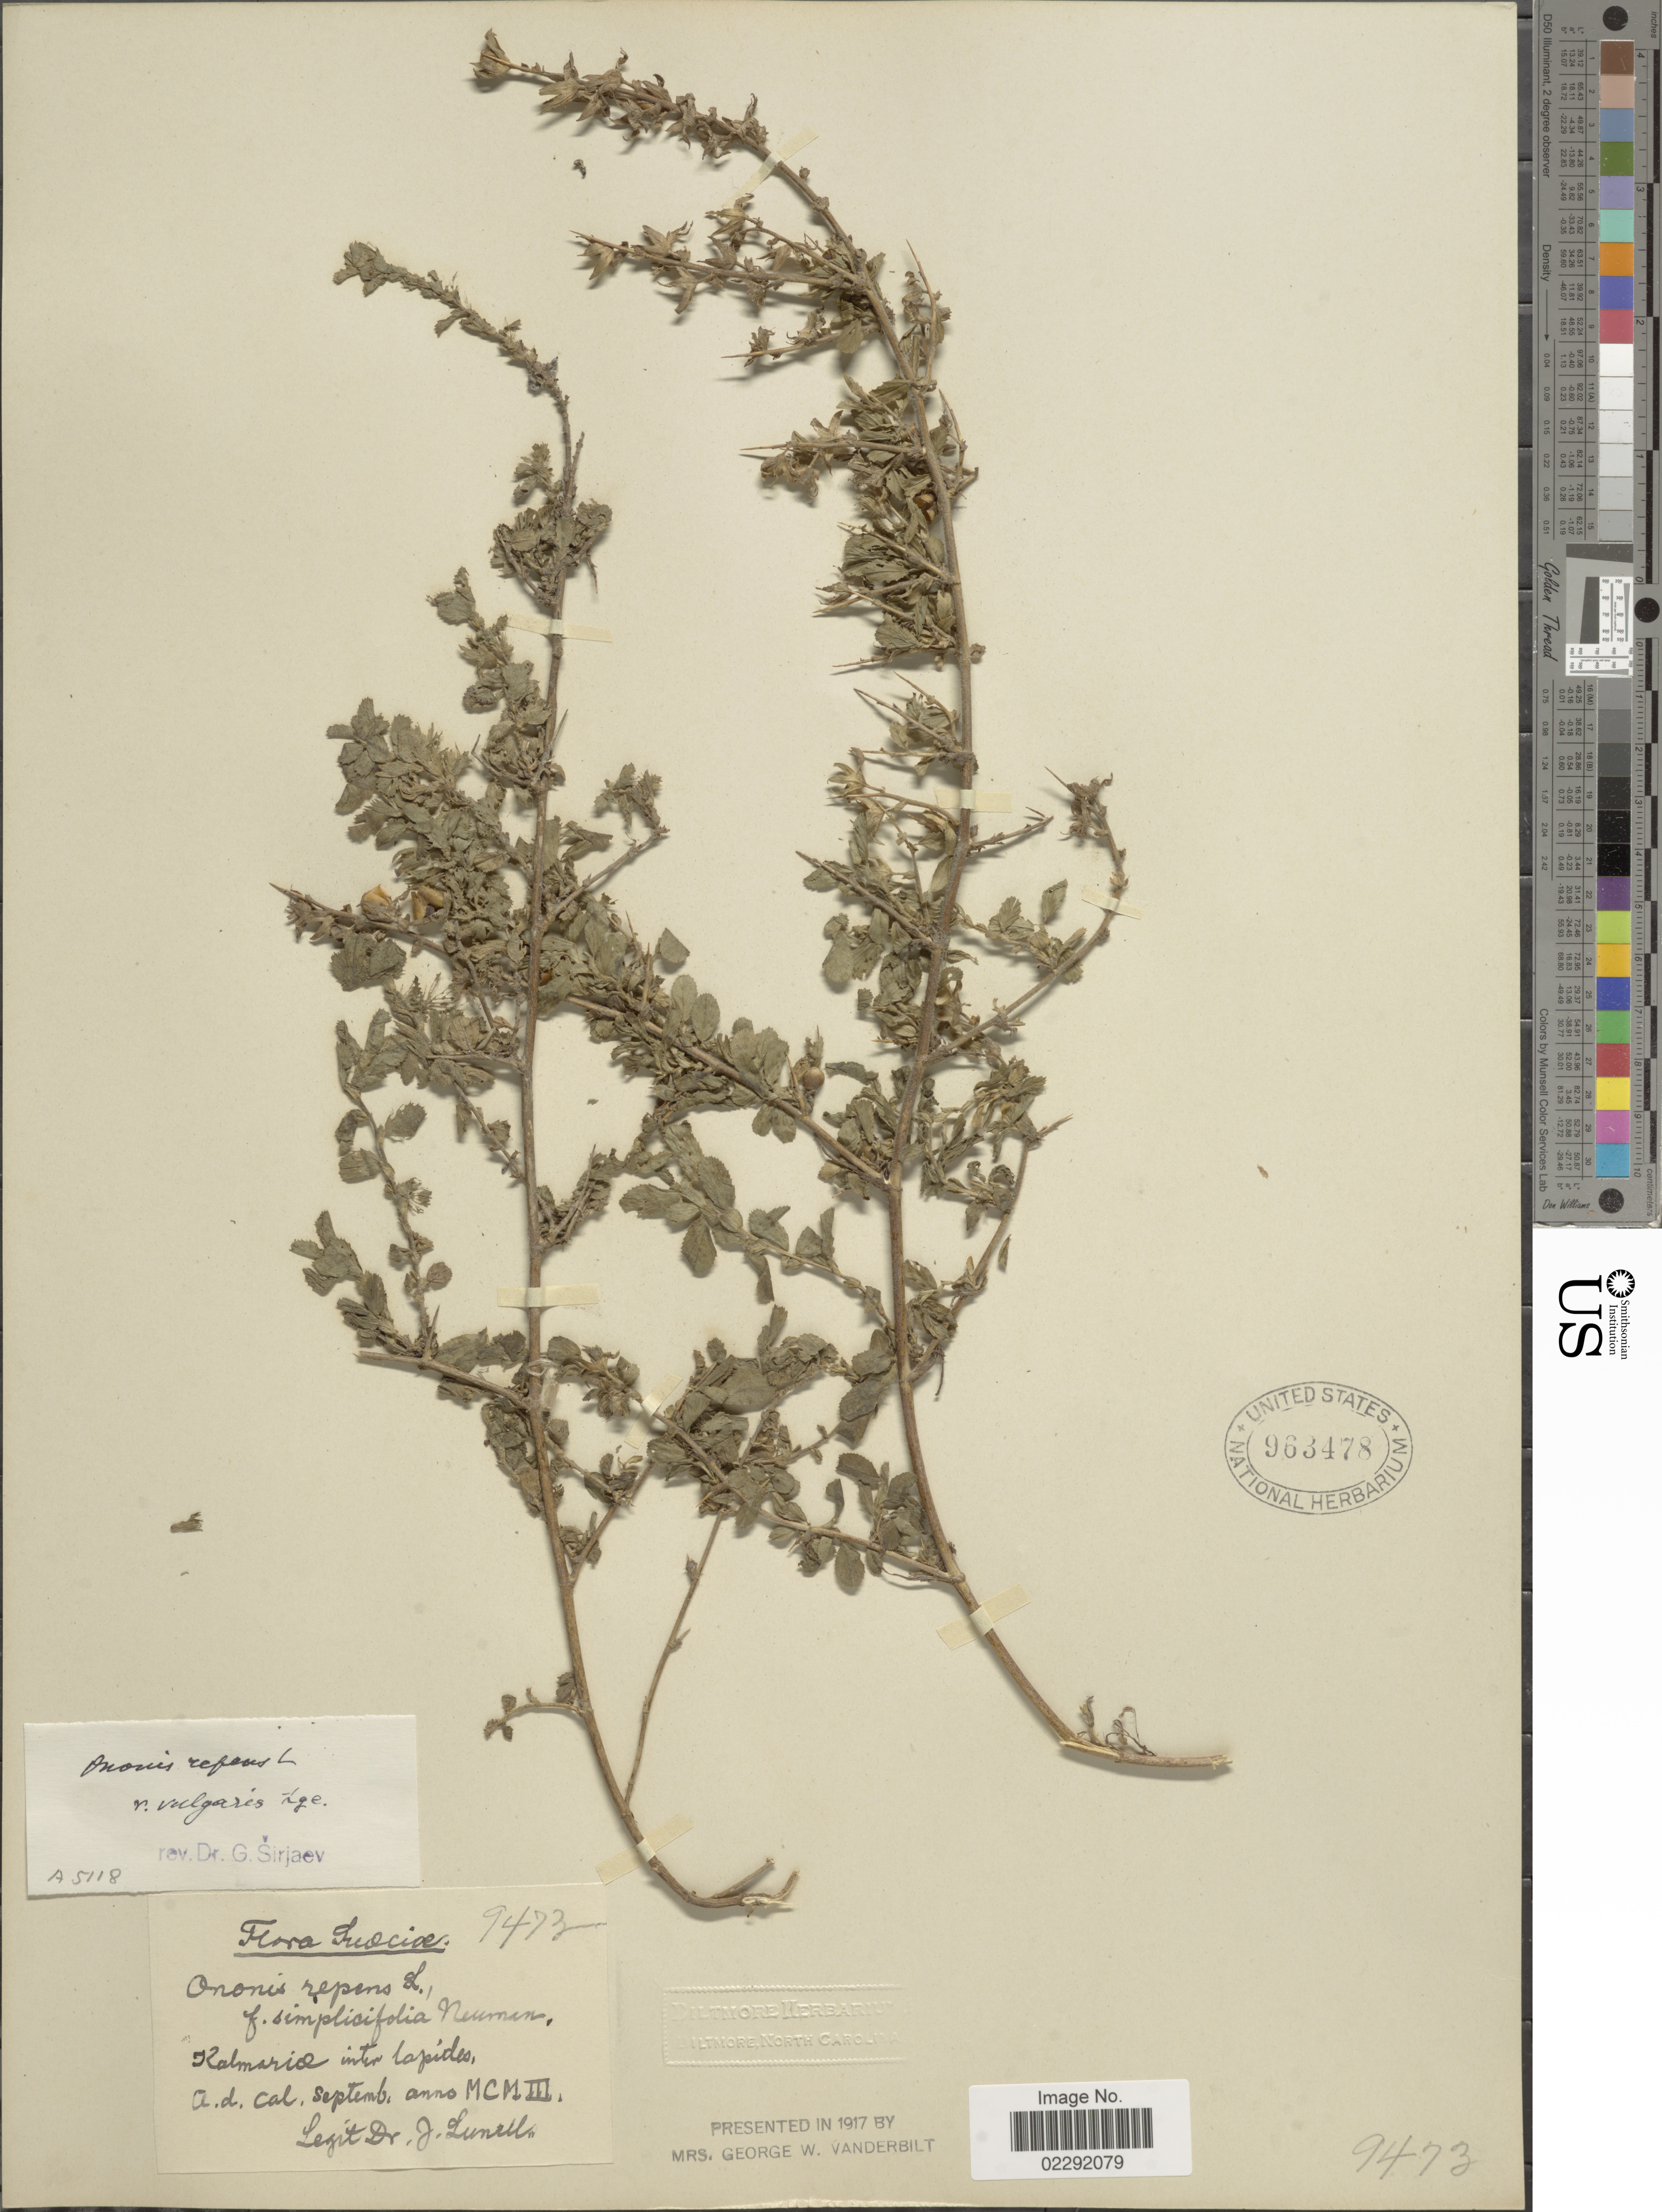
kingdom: Plantae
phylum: Tracheophyta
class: Magnoliopsida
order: Fabales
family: Fabaceae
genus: Ononis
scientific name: Ononis repens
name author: L.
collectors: J. Lunell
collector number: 9473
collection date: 1903-09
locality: Fredciae [interpreted], Kalmaria inter lapides, A. d. Cal.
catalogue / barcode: US 963478